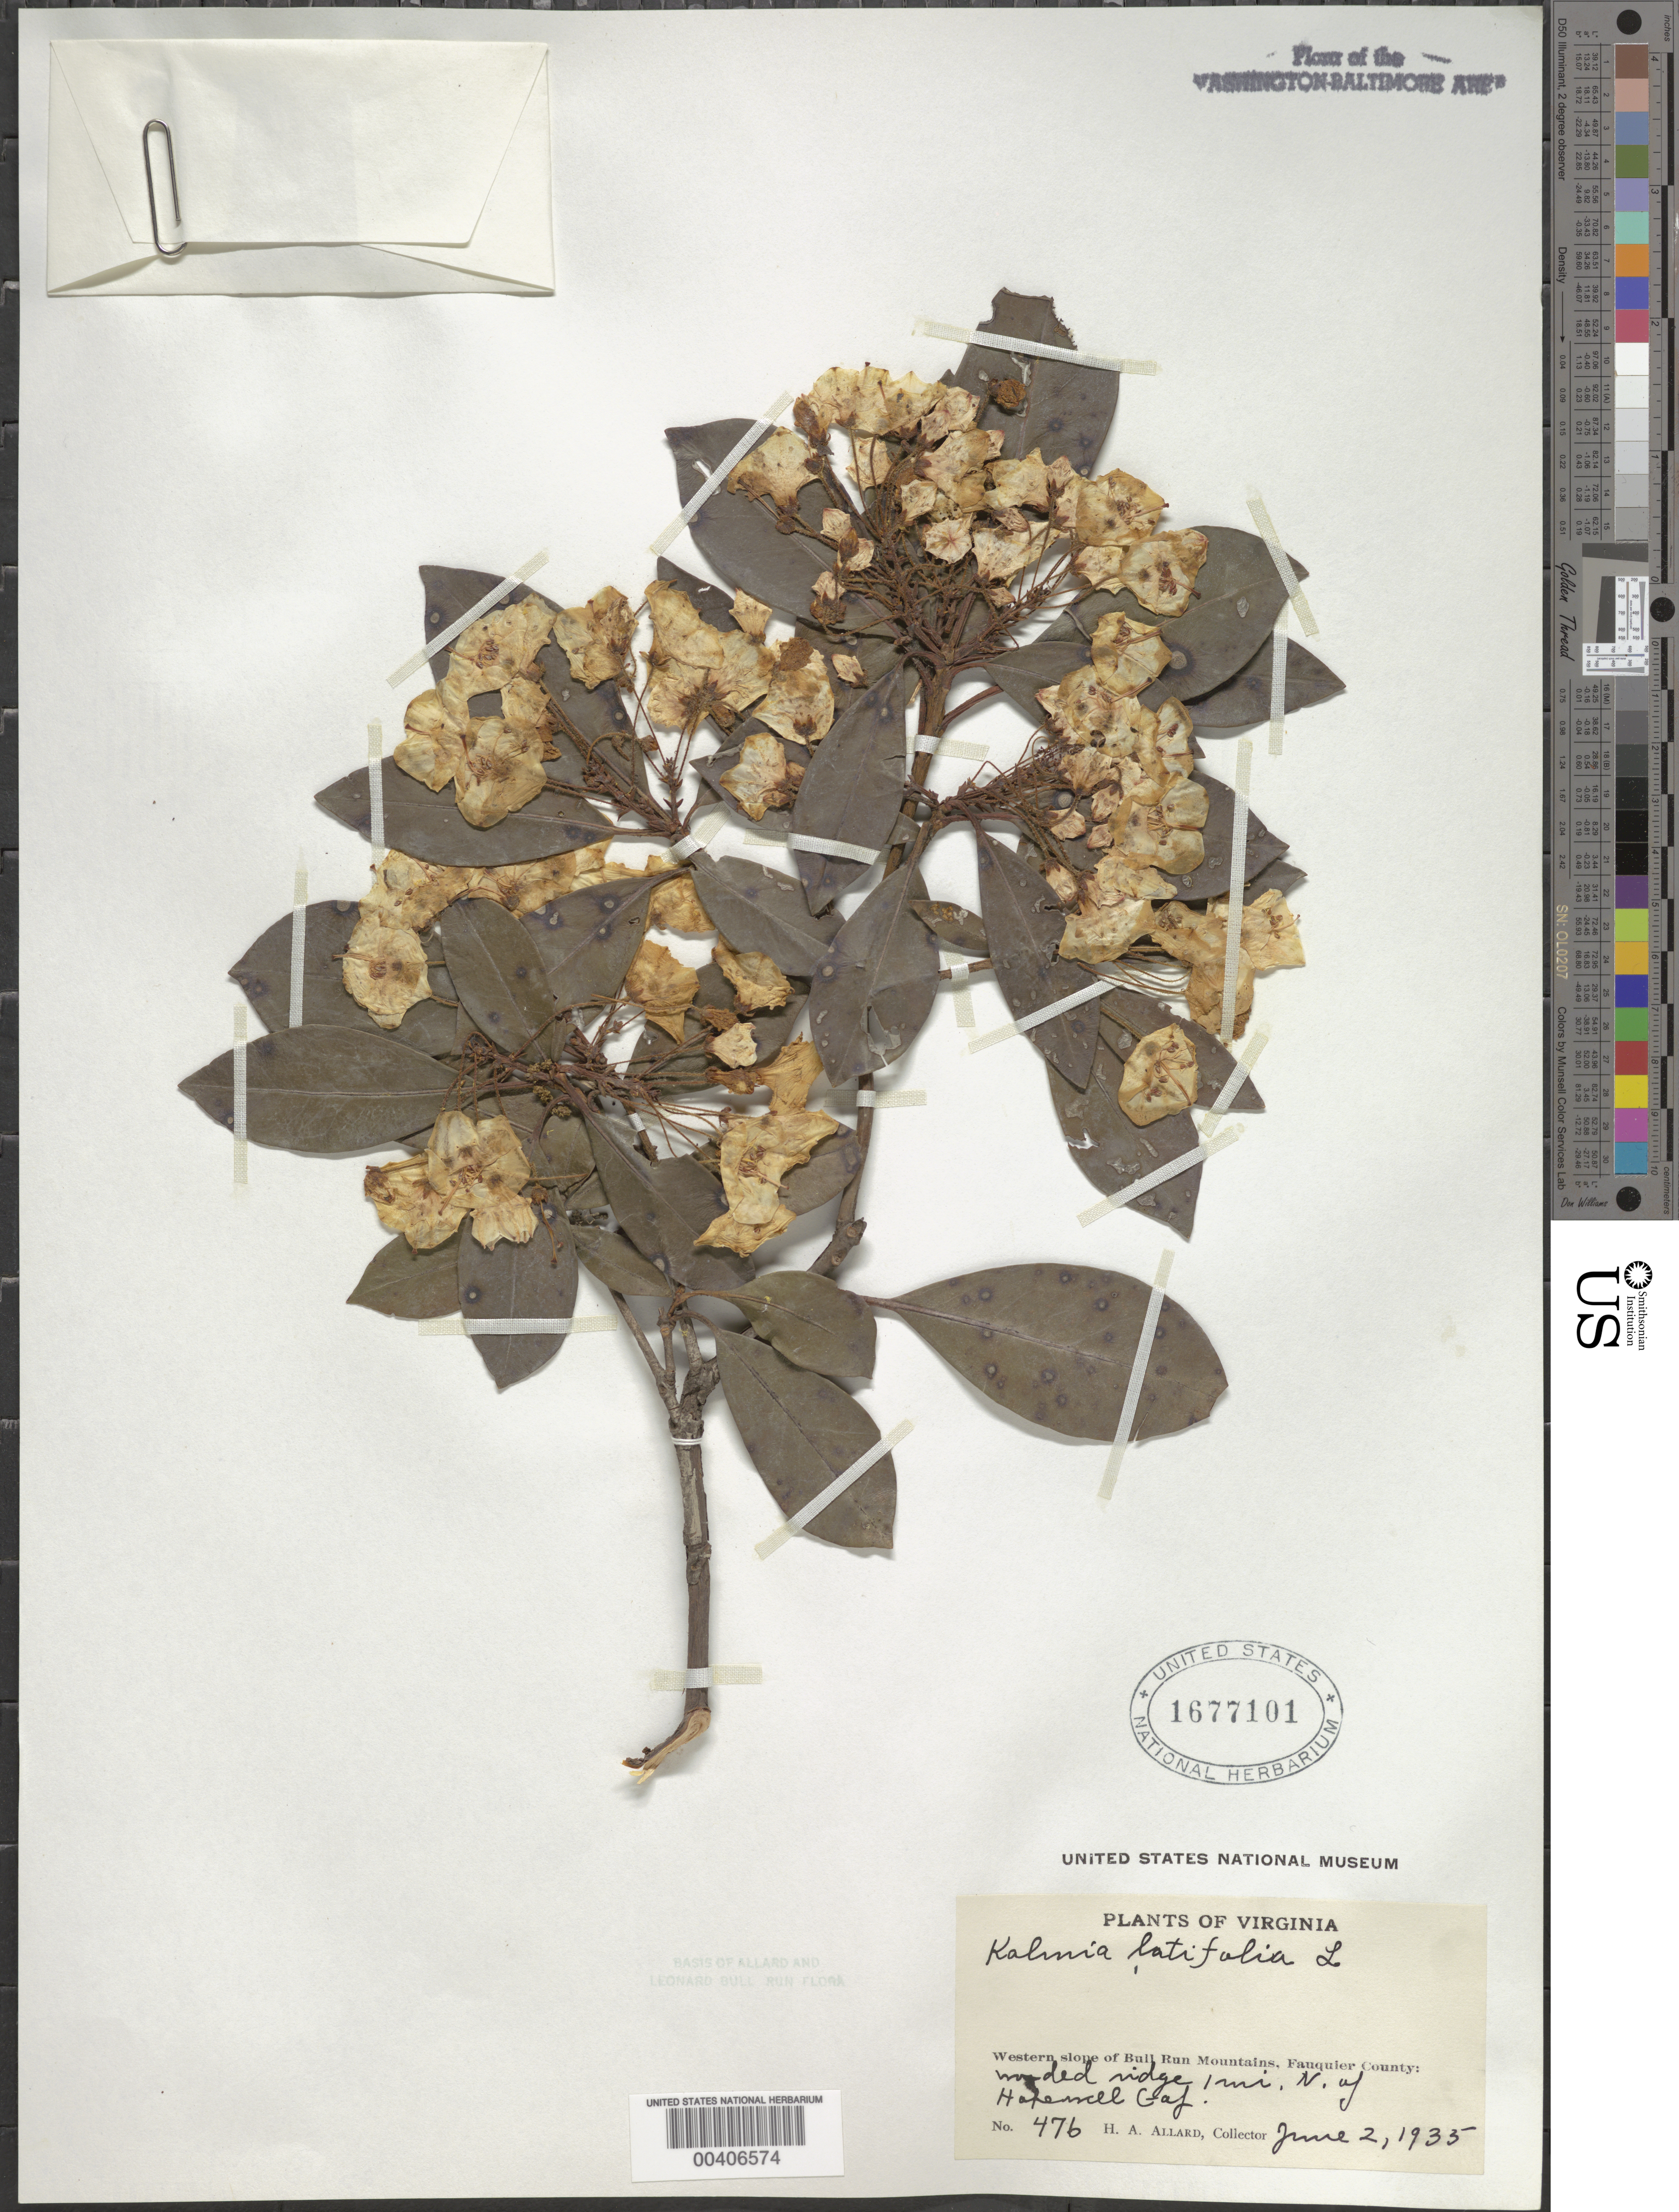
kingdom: Plantae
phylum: Tracheophyta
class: Magnoliopsida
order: Ericales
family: Ericaceae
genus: Kalmia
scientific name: Kalmia latifolia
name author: L.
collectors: H. A. Allard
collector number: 476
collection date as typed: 02 Jun 1935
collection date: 1935-06-02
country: United States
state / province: Virginia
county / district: Fauquier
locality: North of Hopewell Gap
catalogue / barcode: US 1677101